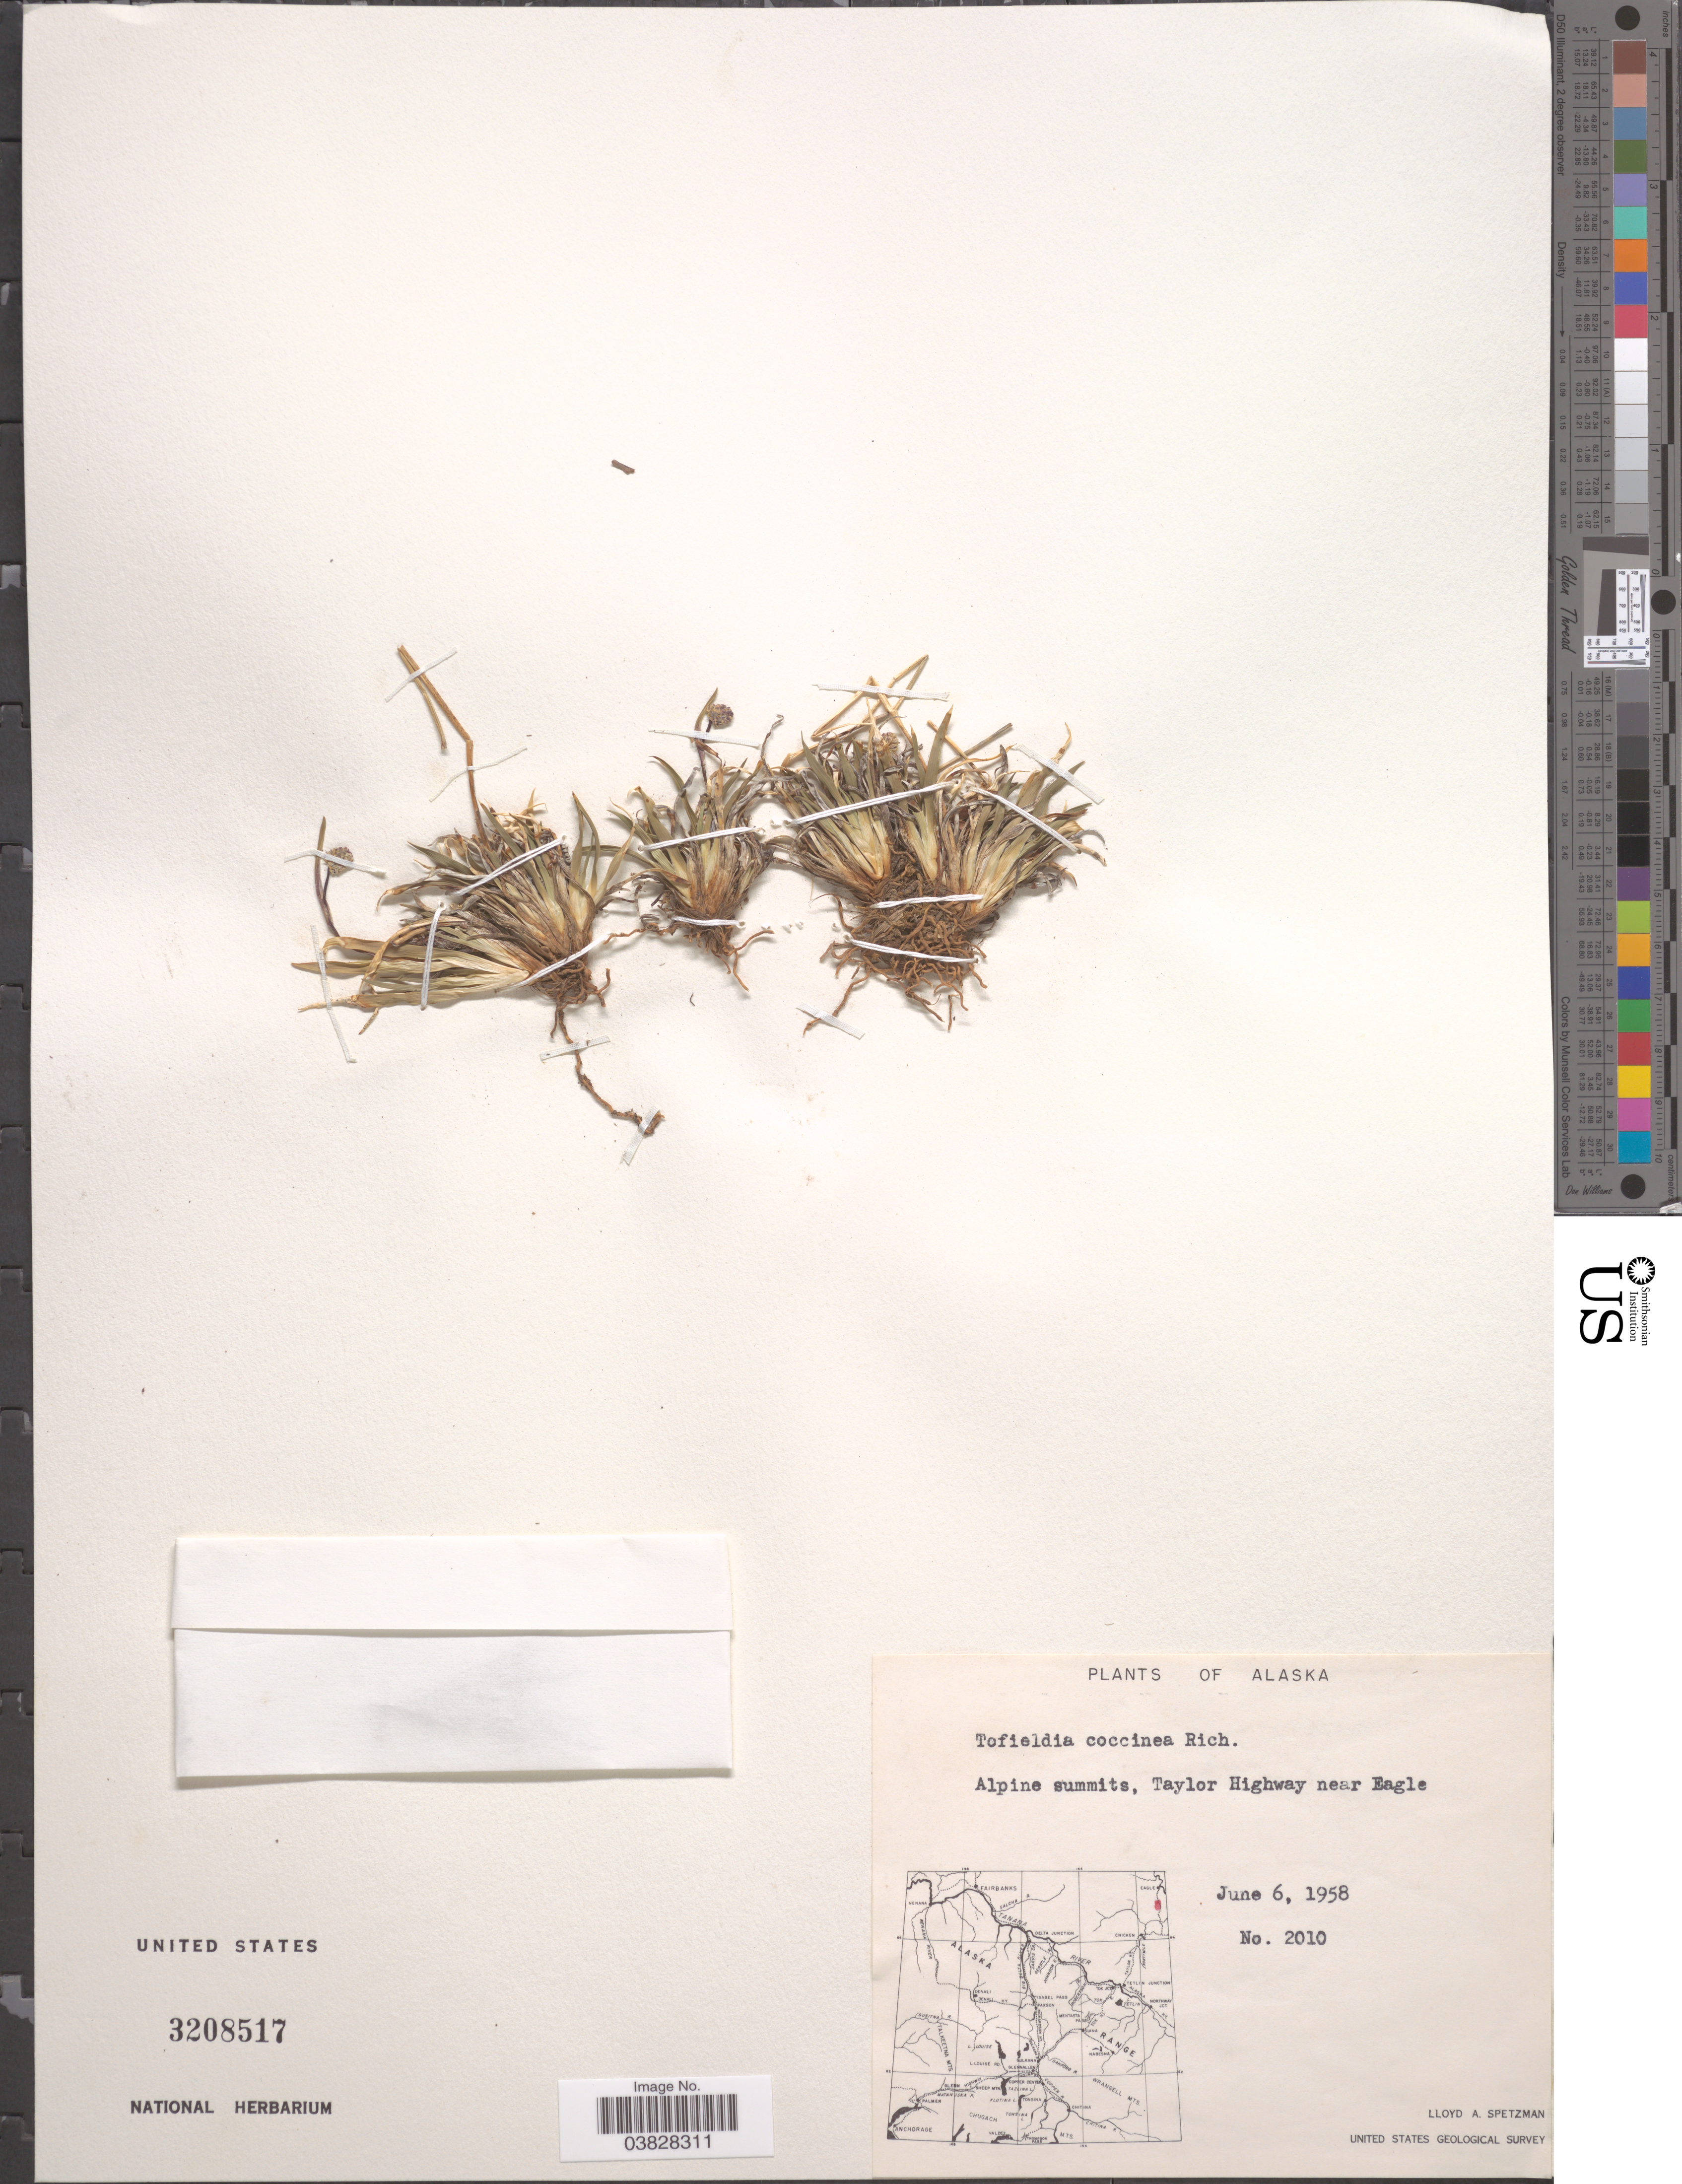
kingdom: Plantae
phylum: Tracheophyta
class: Liliopsida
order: Alismatales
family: Tofieldiaceae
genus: Tofieldia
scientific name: Tofieldia coccinea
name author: Richardson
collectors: L. Spetzman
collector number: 2010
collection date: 1958-06-06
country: United States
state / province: Alaska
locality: Alpine summits, Taylor Highway near Eagle.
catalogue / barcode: US 3208517